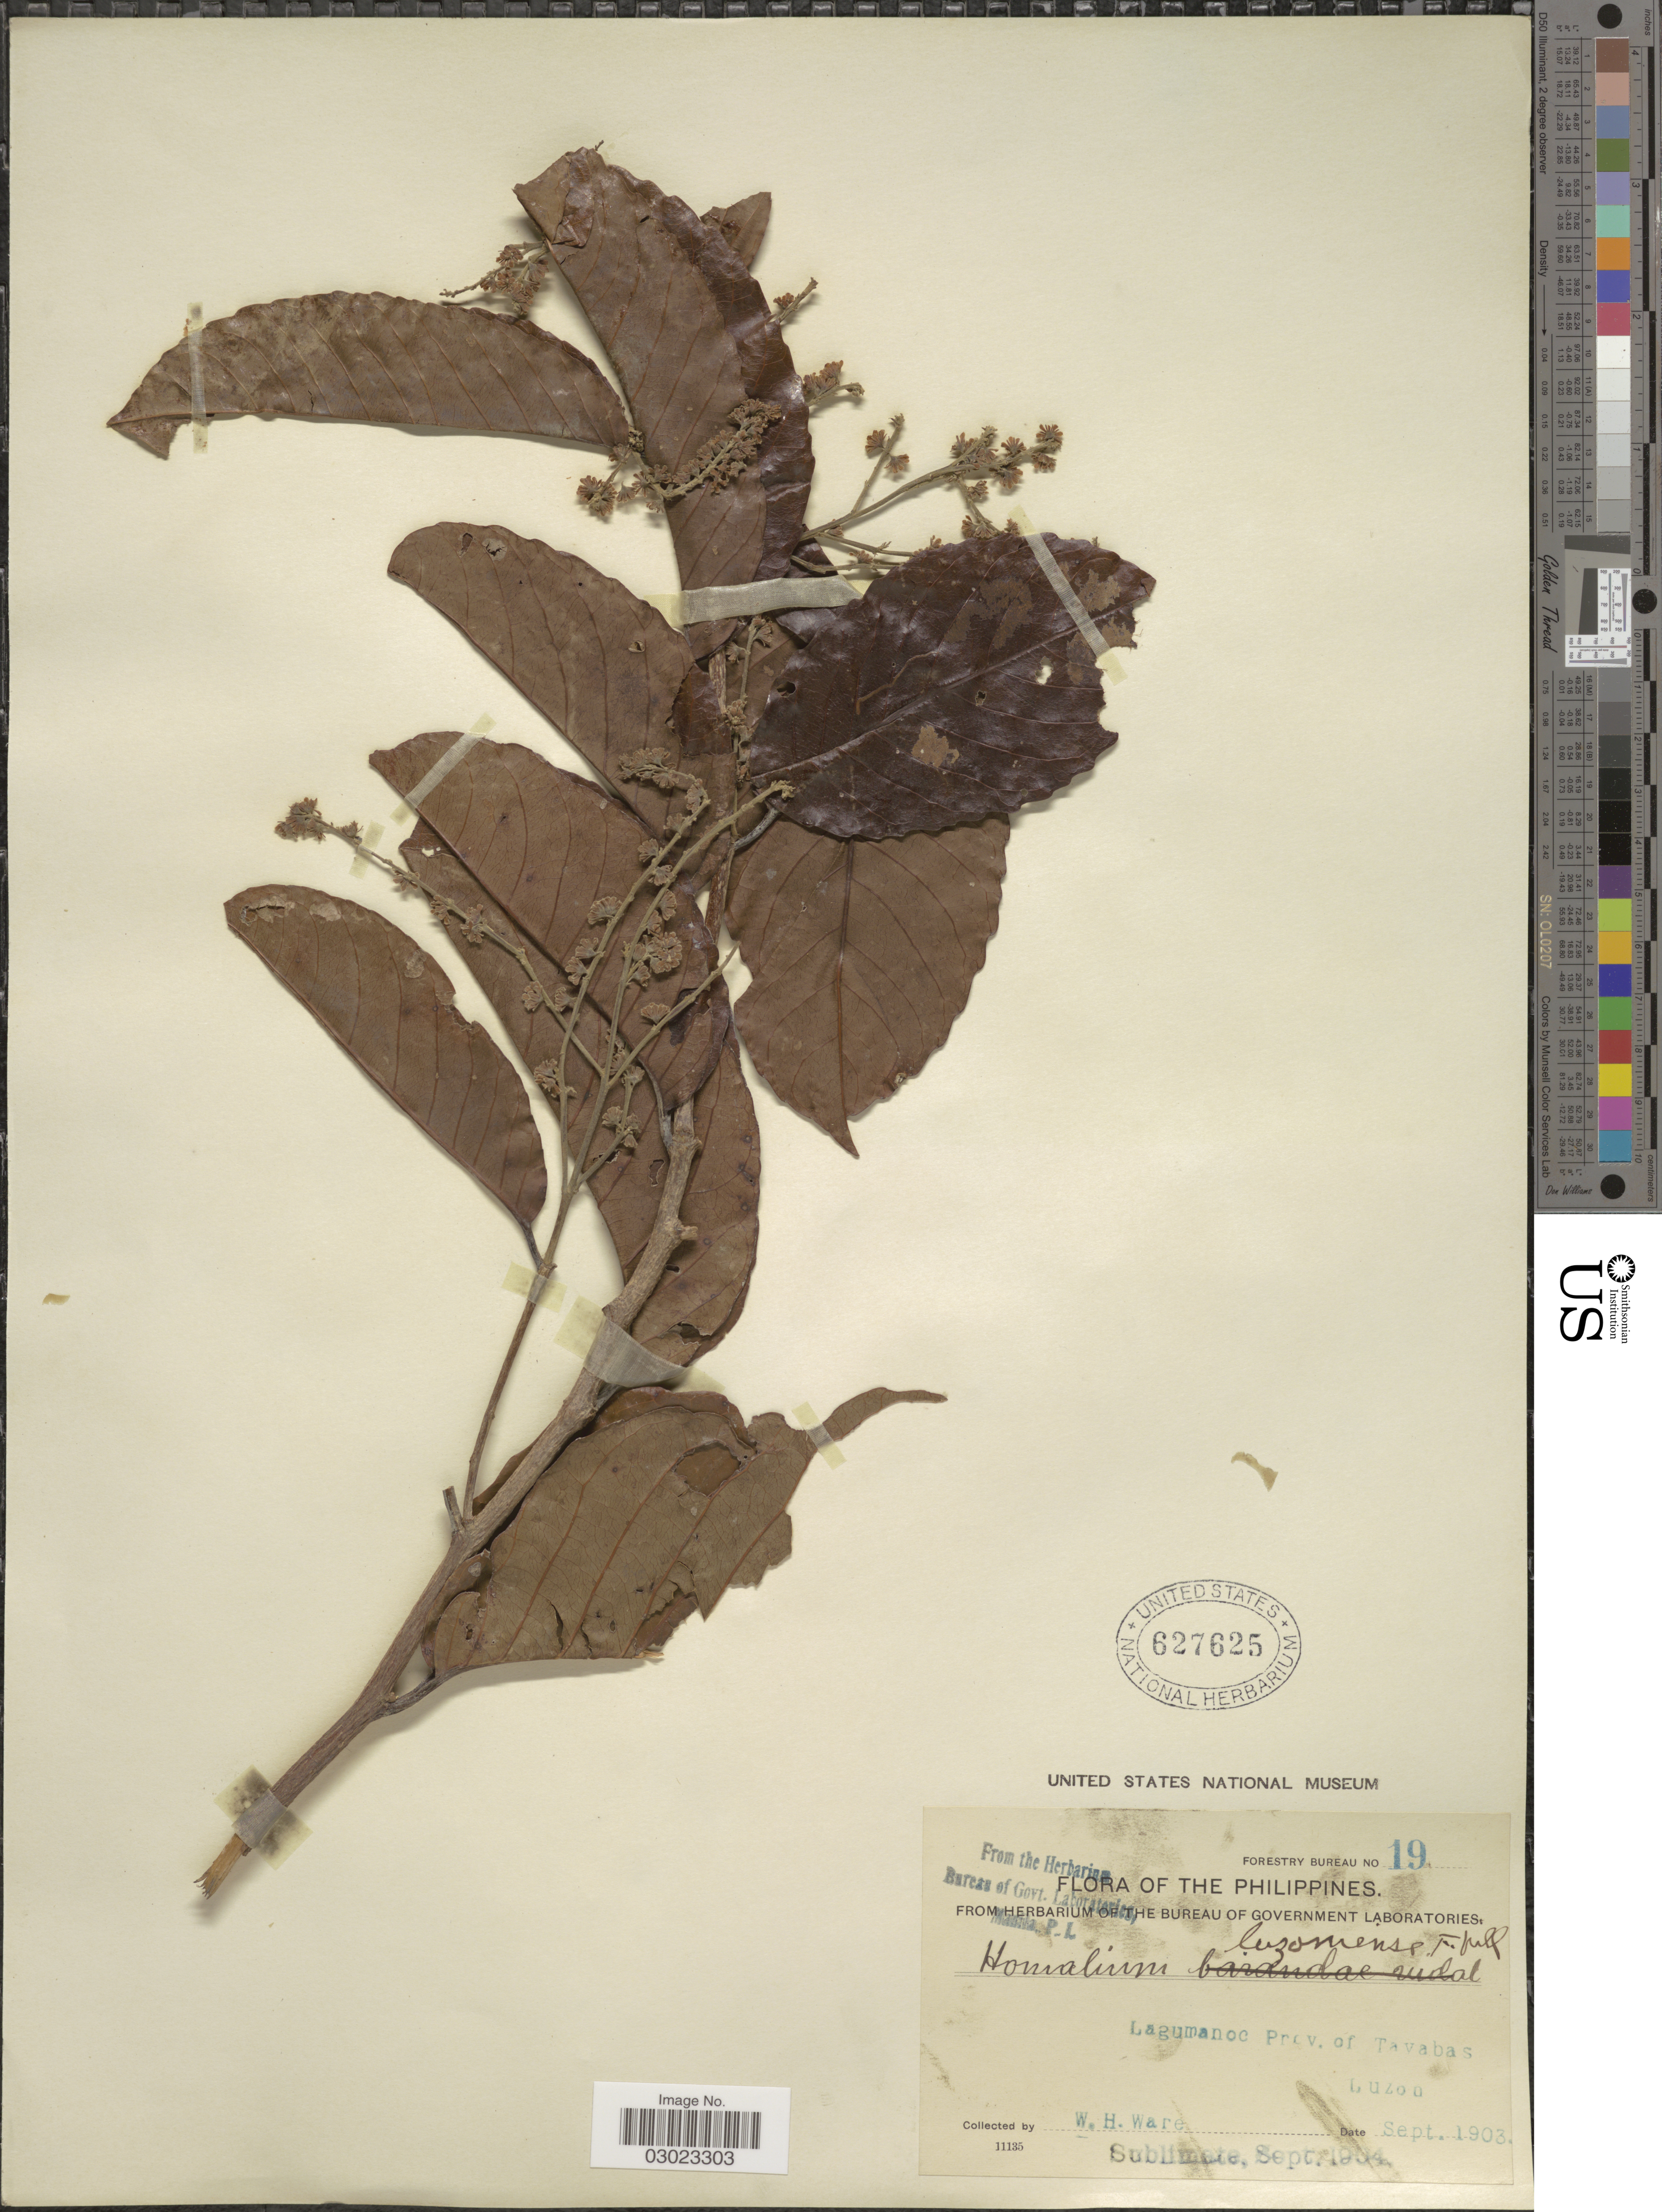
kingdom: Plantae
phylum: Tracheophyta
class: Magnoliopsida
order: Malpighiales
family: Salicaceae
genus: Homalium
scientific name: Homalium luzoniense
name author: Fern.-Vill.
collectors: W. Ware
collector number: Forestry Bureau 19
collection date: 1903-09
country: Philippines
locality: Lagumanoc Prov. of Tayabas, Luzon.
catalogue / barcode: US 627625